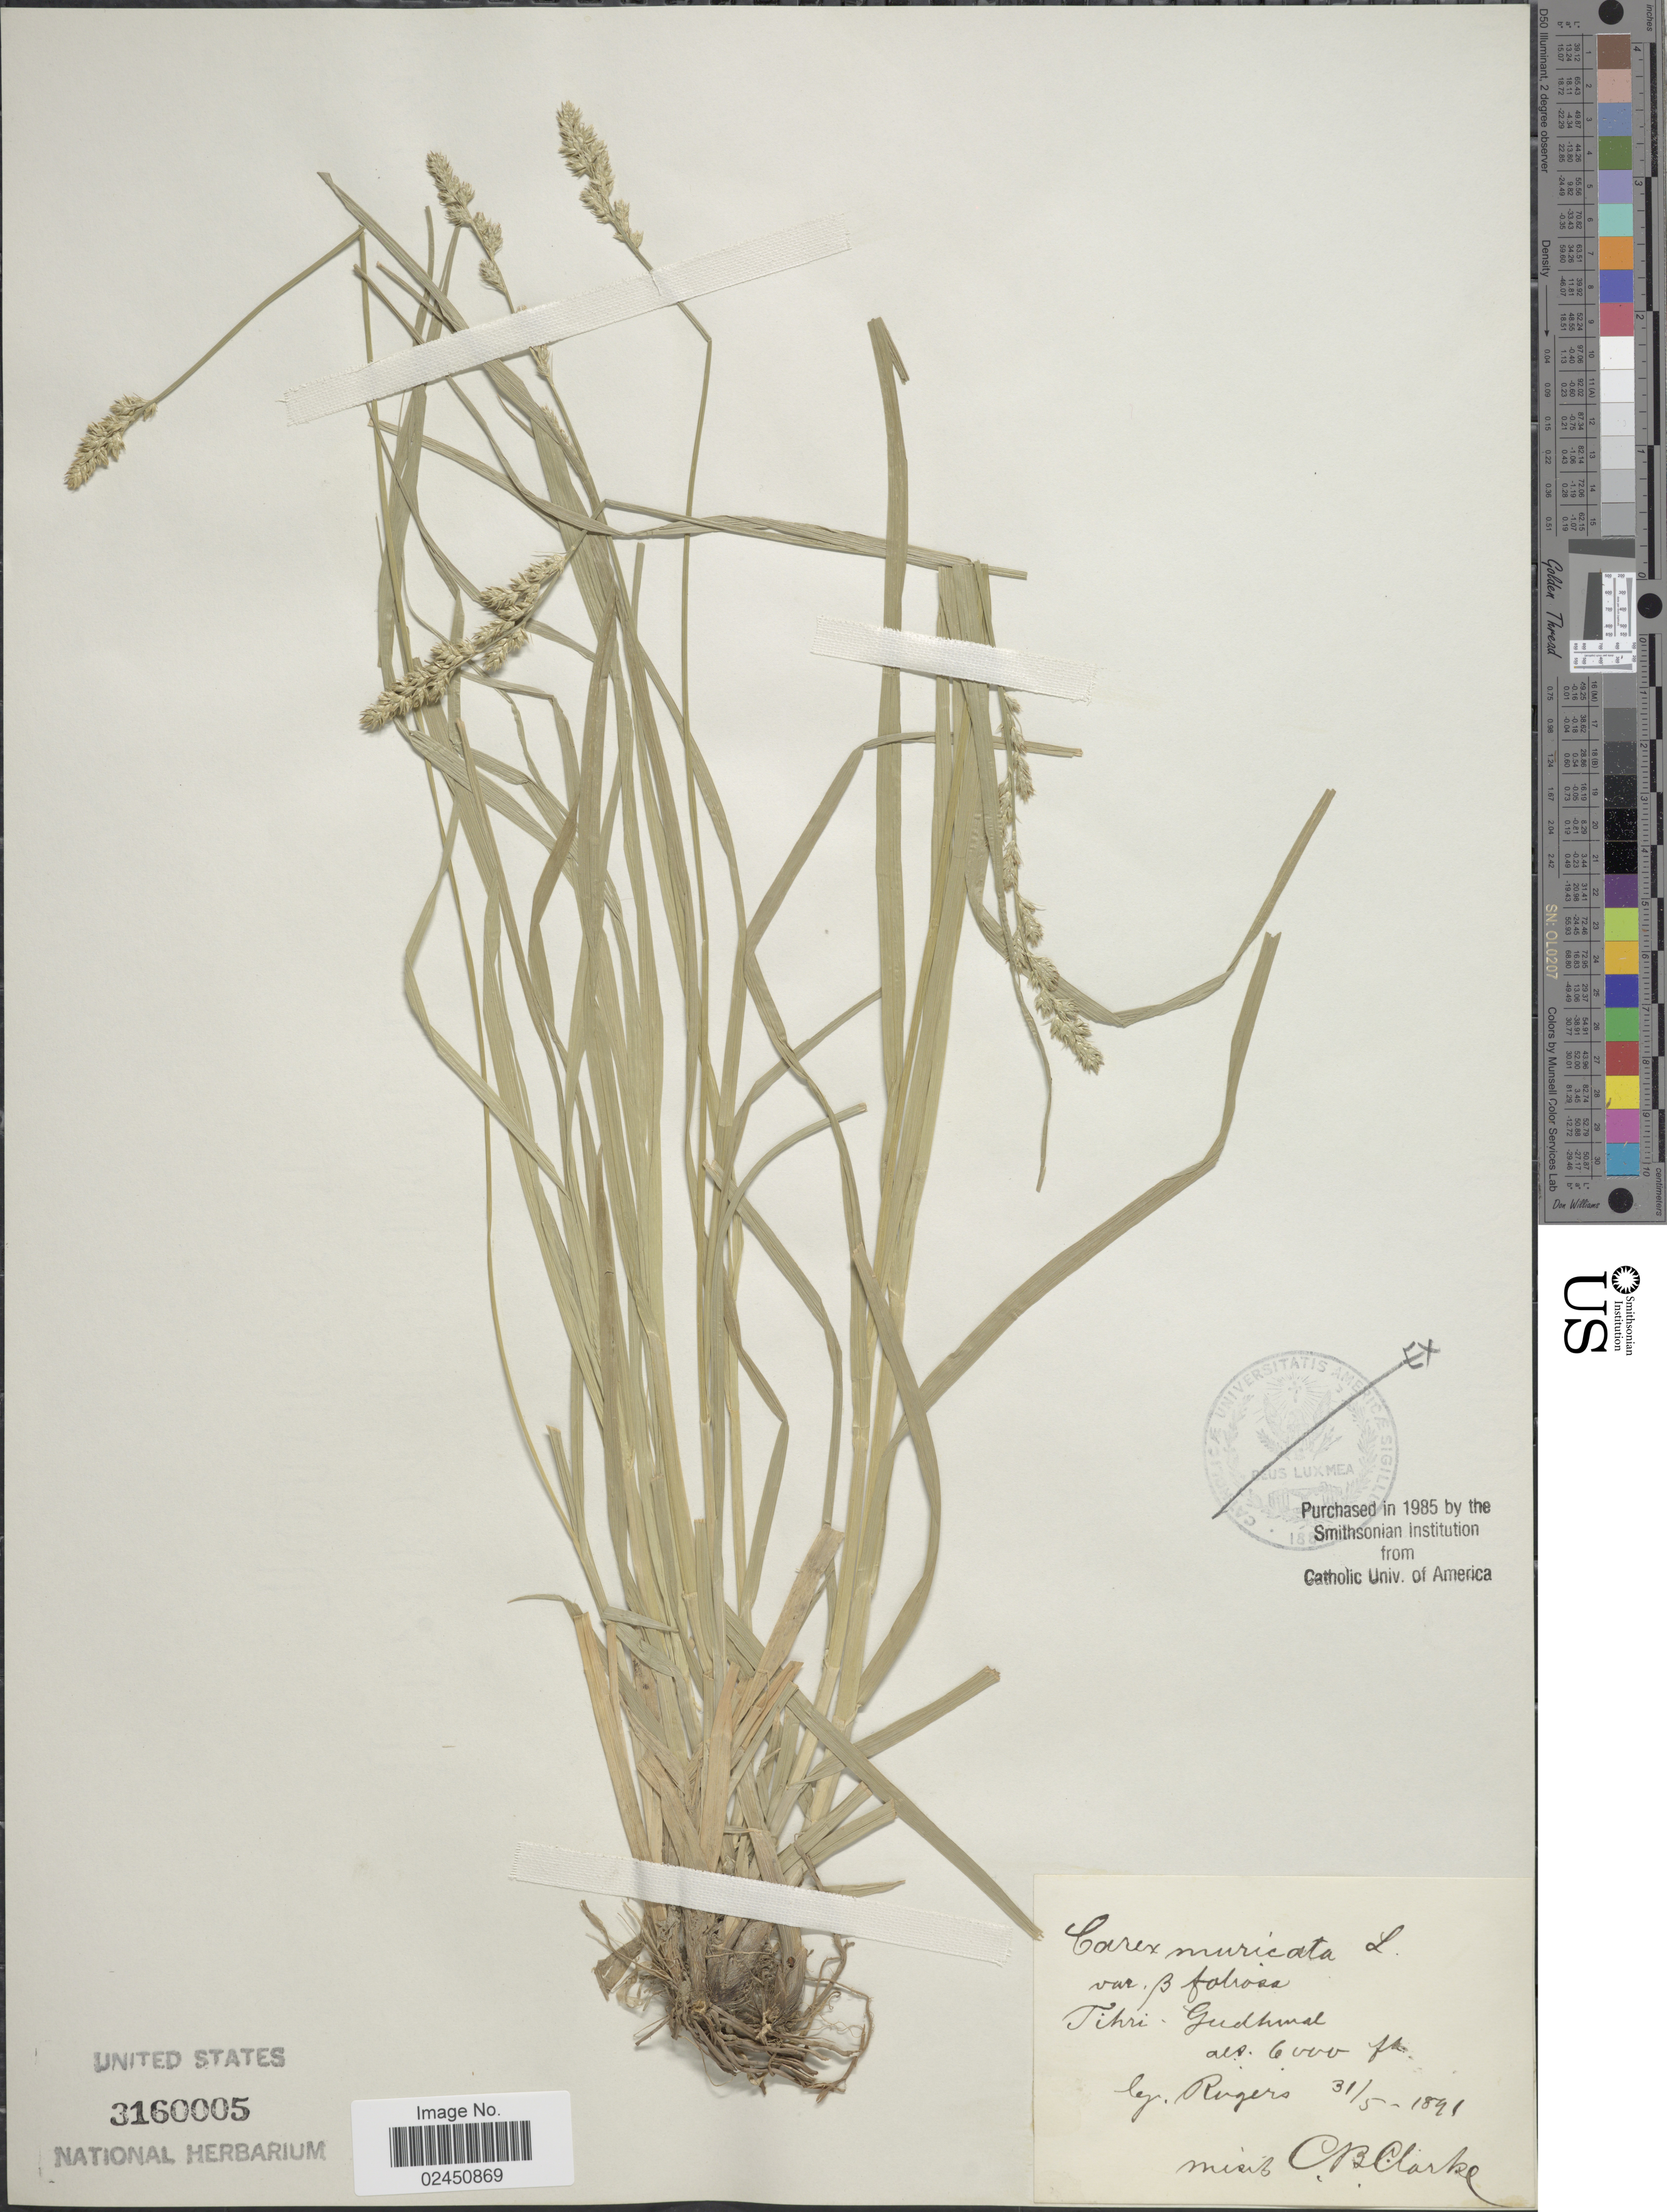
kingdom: Plantae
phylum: Tracheophyta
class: Liliopsida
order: Poales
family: Cyperaceae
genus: Carex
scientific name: Carex muricata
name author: L.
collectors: Rugers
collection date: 1891-05-31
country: India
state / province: Uttarakhand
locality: Tehri, Gudhwal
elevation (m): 1829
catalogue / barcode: US 3160005